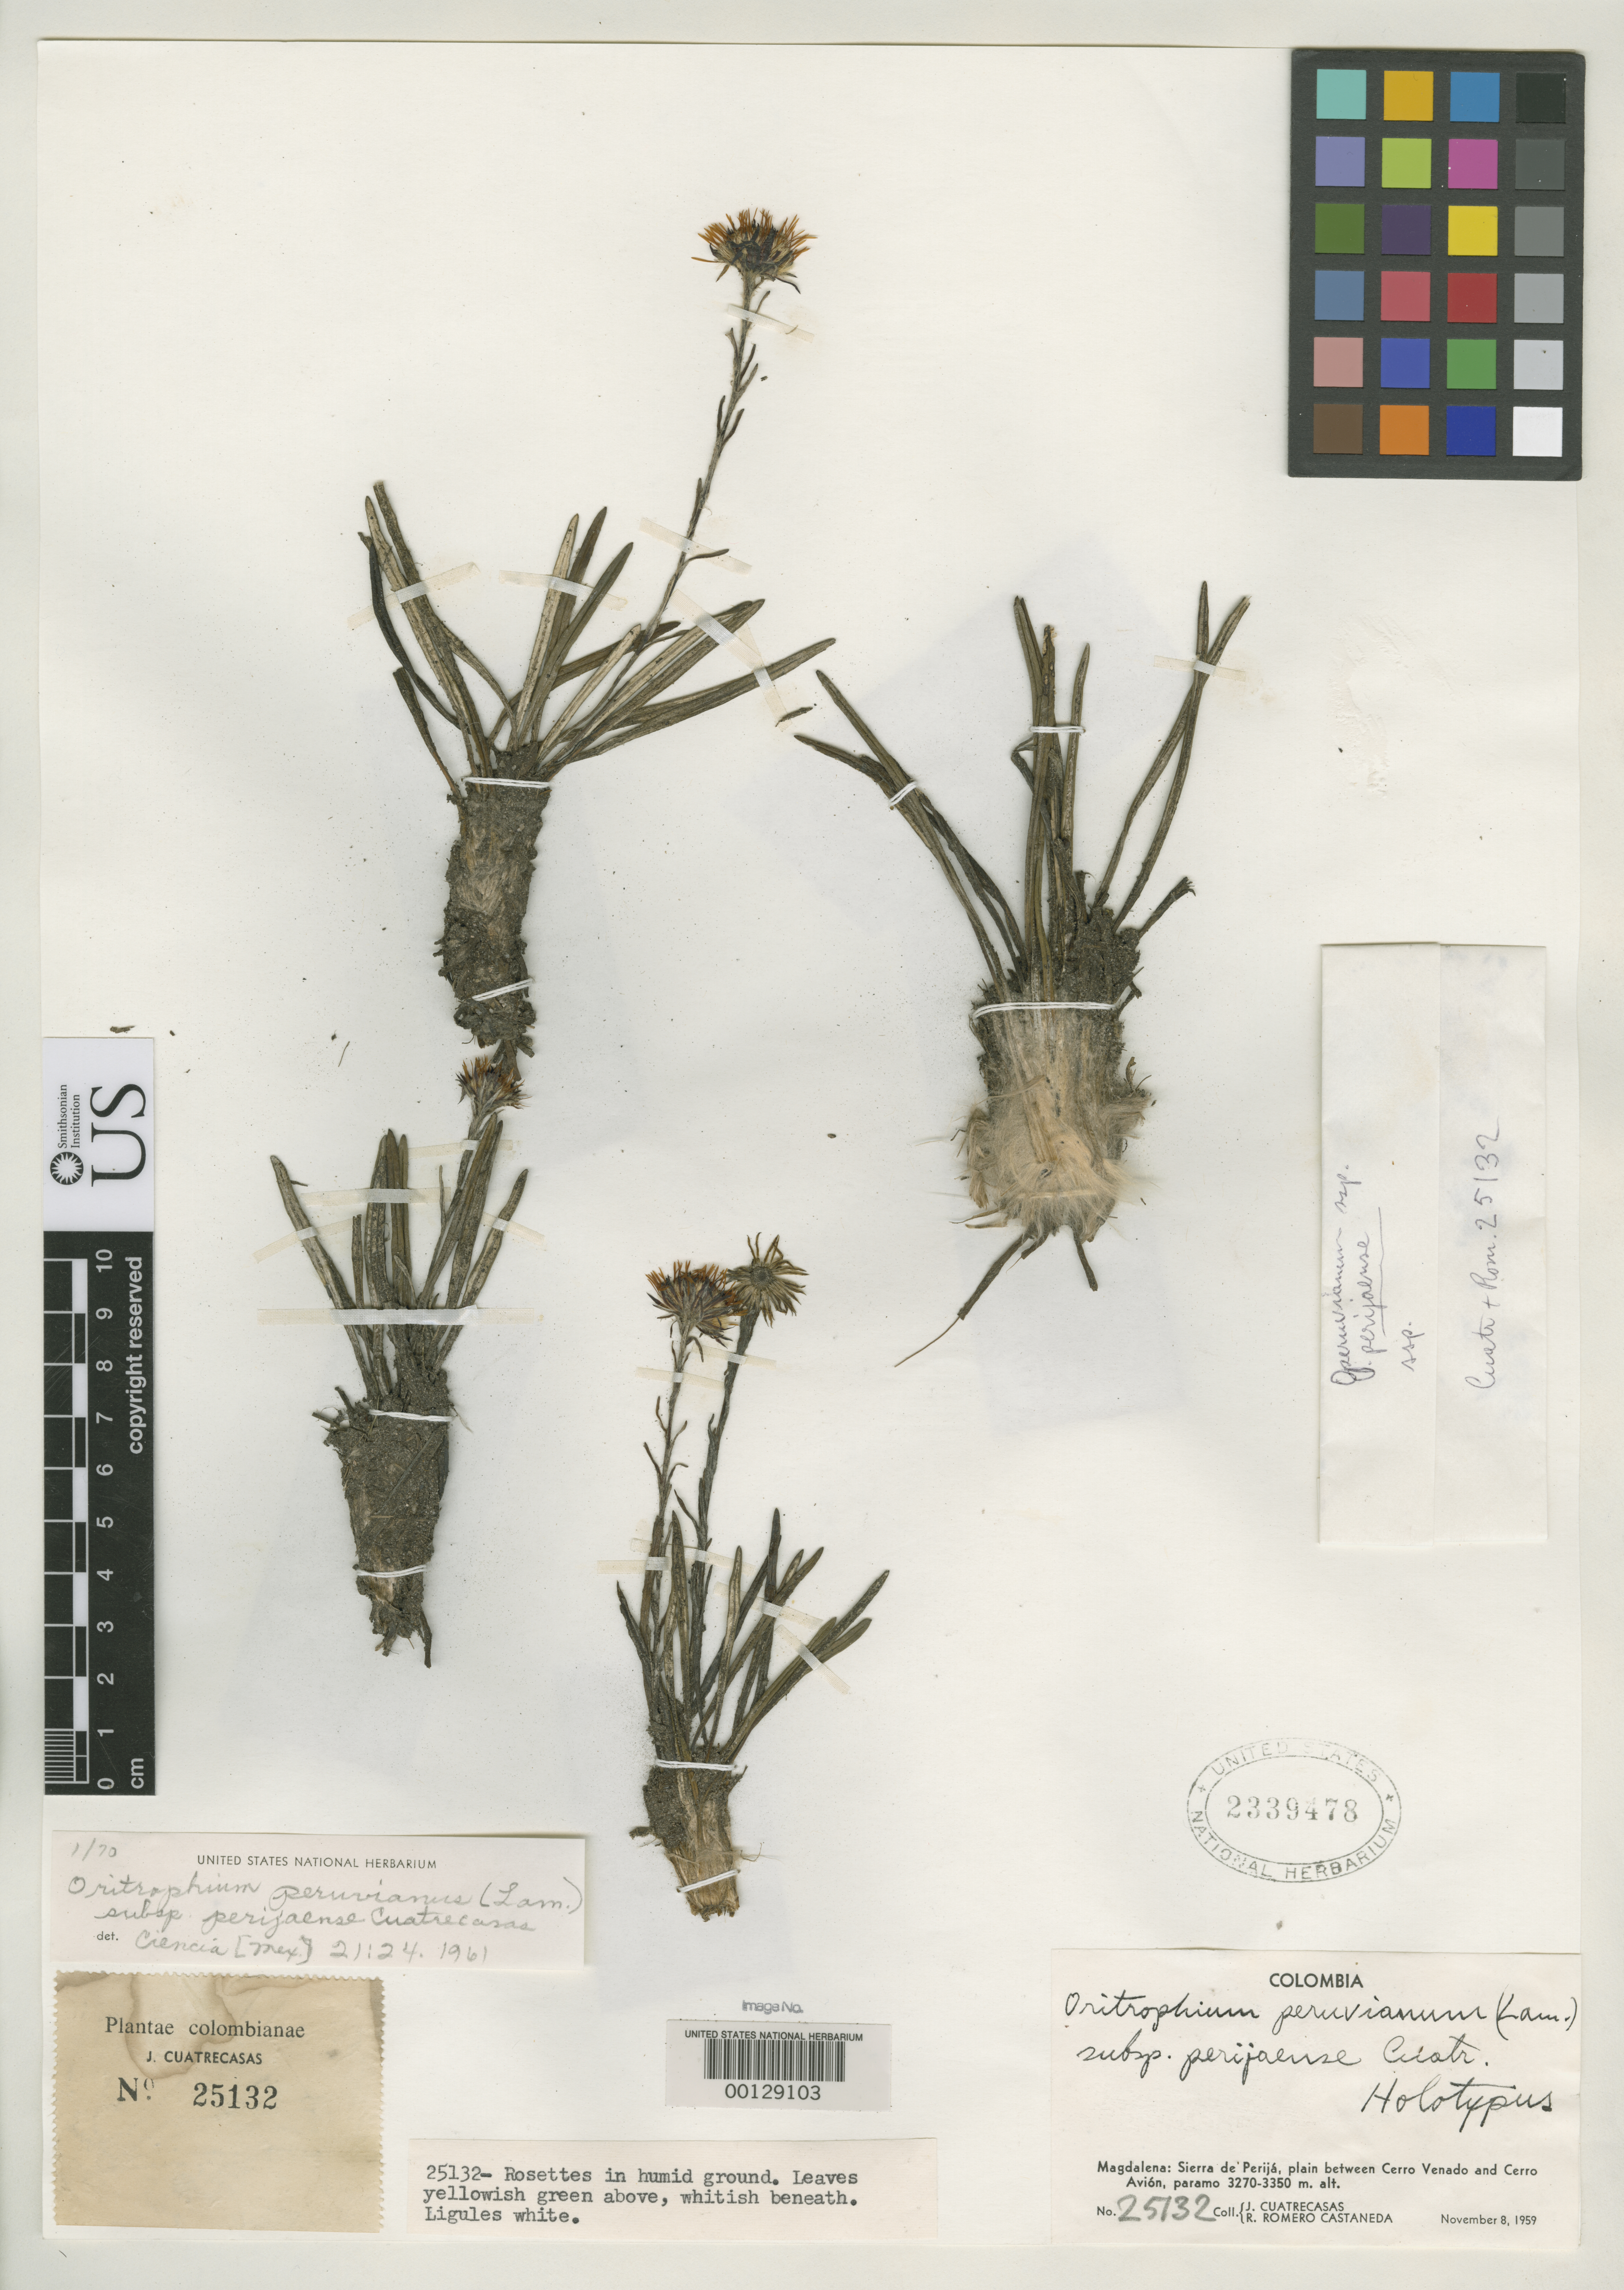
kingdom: Plantae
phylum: Tracheophyta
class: Magnoliopsida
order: Asterales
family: Asteraceae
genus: Oritrophium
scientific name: Oritrophium peruvianum subsp. perijaense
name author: Cuatrec.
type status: Holotype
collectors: J. Cuatrecasas & R. Romero Castañeda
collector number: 25132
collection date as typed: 08 Nov 1959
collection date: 1959-11-08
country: Colombia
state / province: Magdalena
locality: Between Cerro Venado and Cerro Avian. Sierra de Perija.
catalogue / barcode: US 2339478